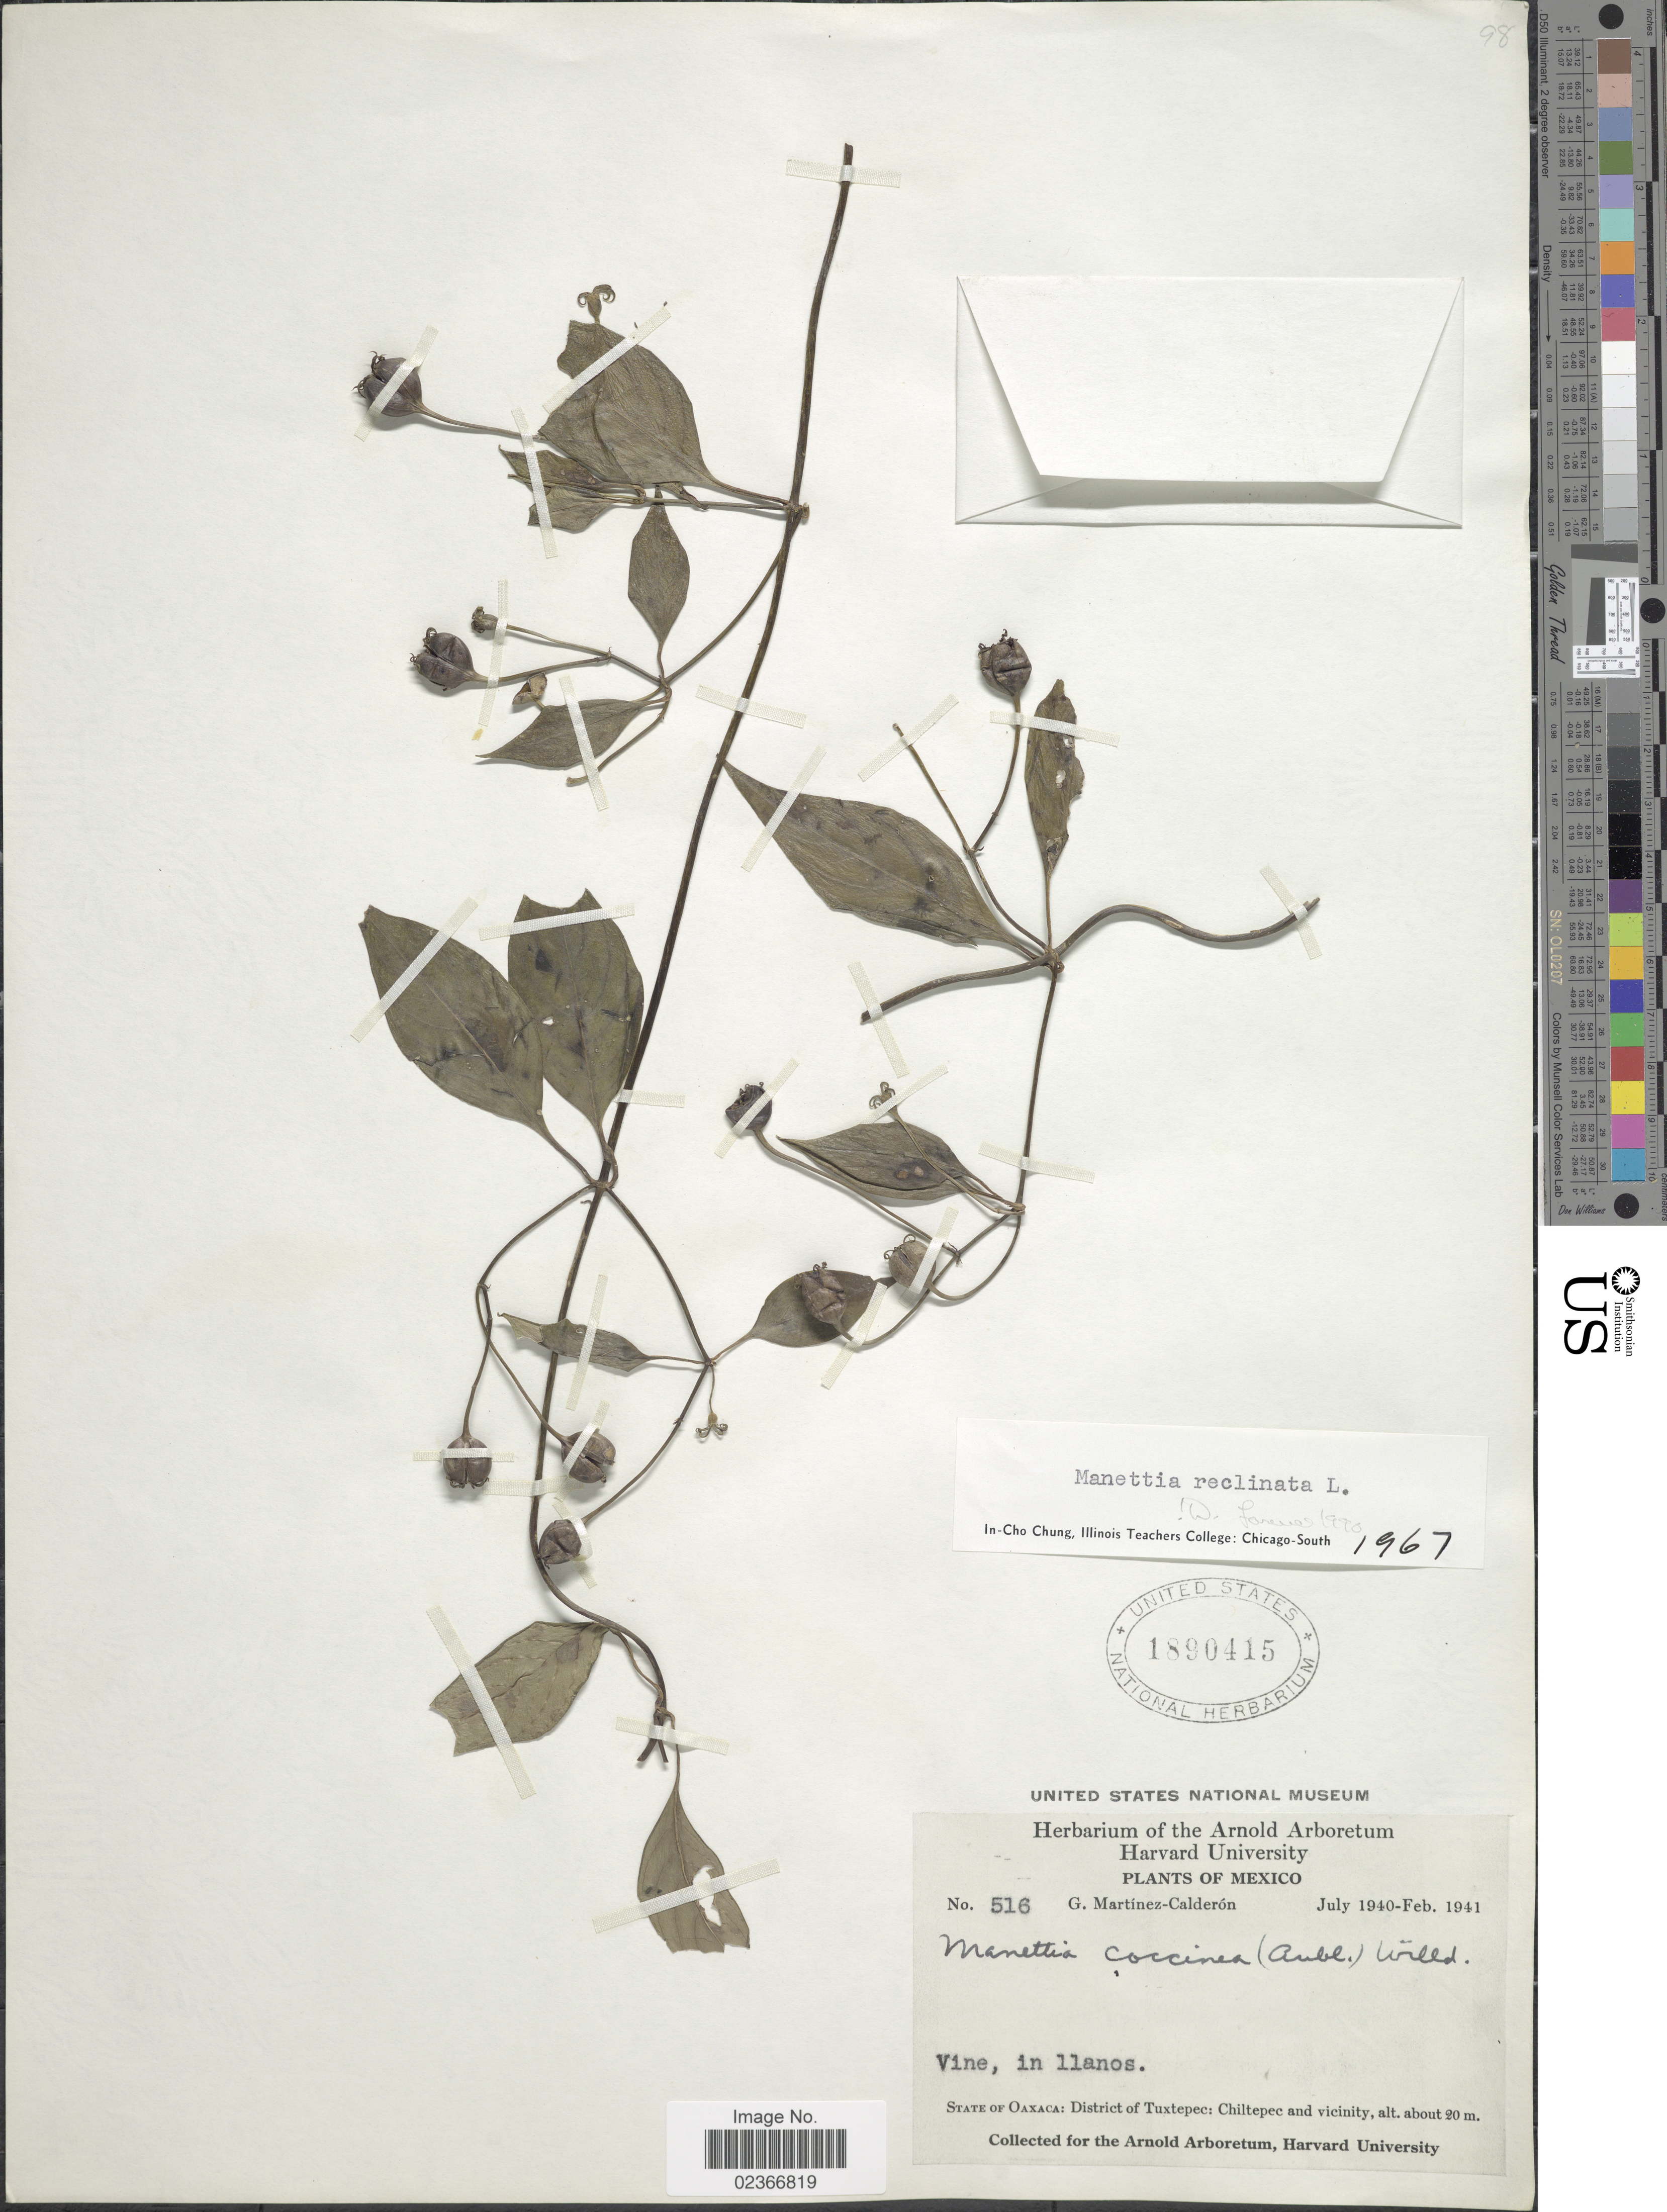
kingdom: Plantae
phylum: Tracheophyta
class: Magnoliopsida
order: Gentianales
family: Rubiaceae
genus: Manettia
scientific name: Manettia reclinata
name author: L.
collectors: G. Martínez Calderón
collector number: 516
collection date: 1940-07/1941-02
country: Mexico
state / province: Oaxaca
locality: District of Tuxtepec: Chiltepec and vicinity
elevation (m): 20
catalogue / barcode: US 1890415